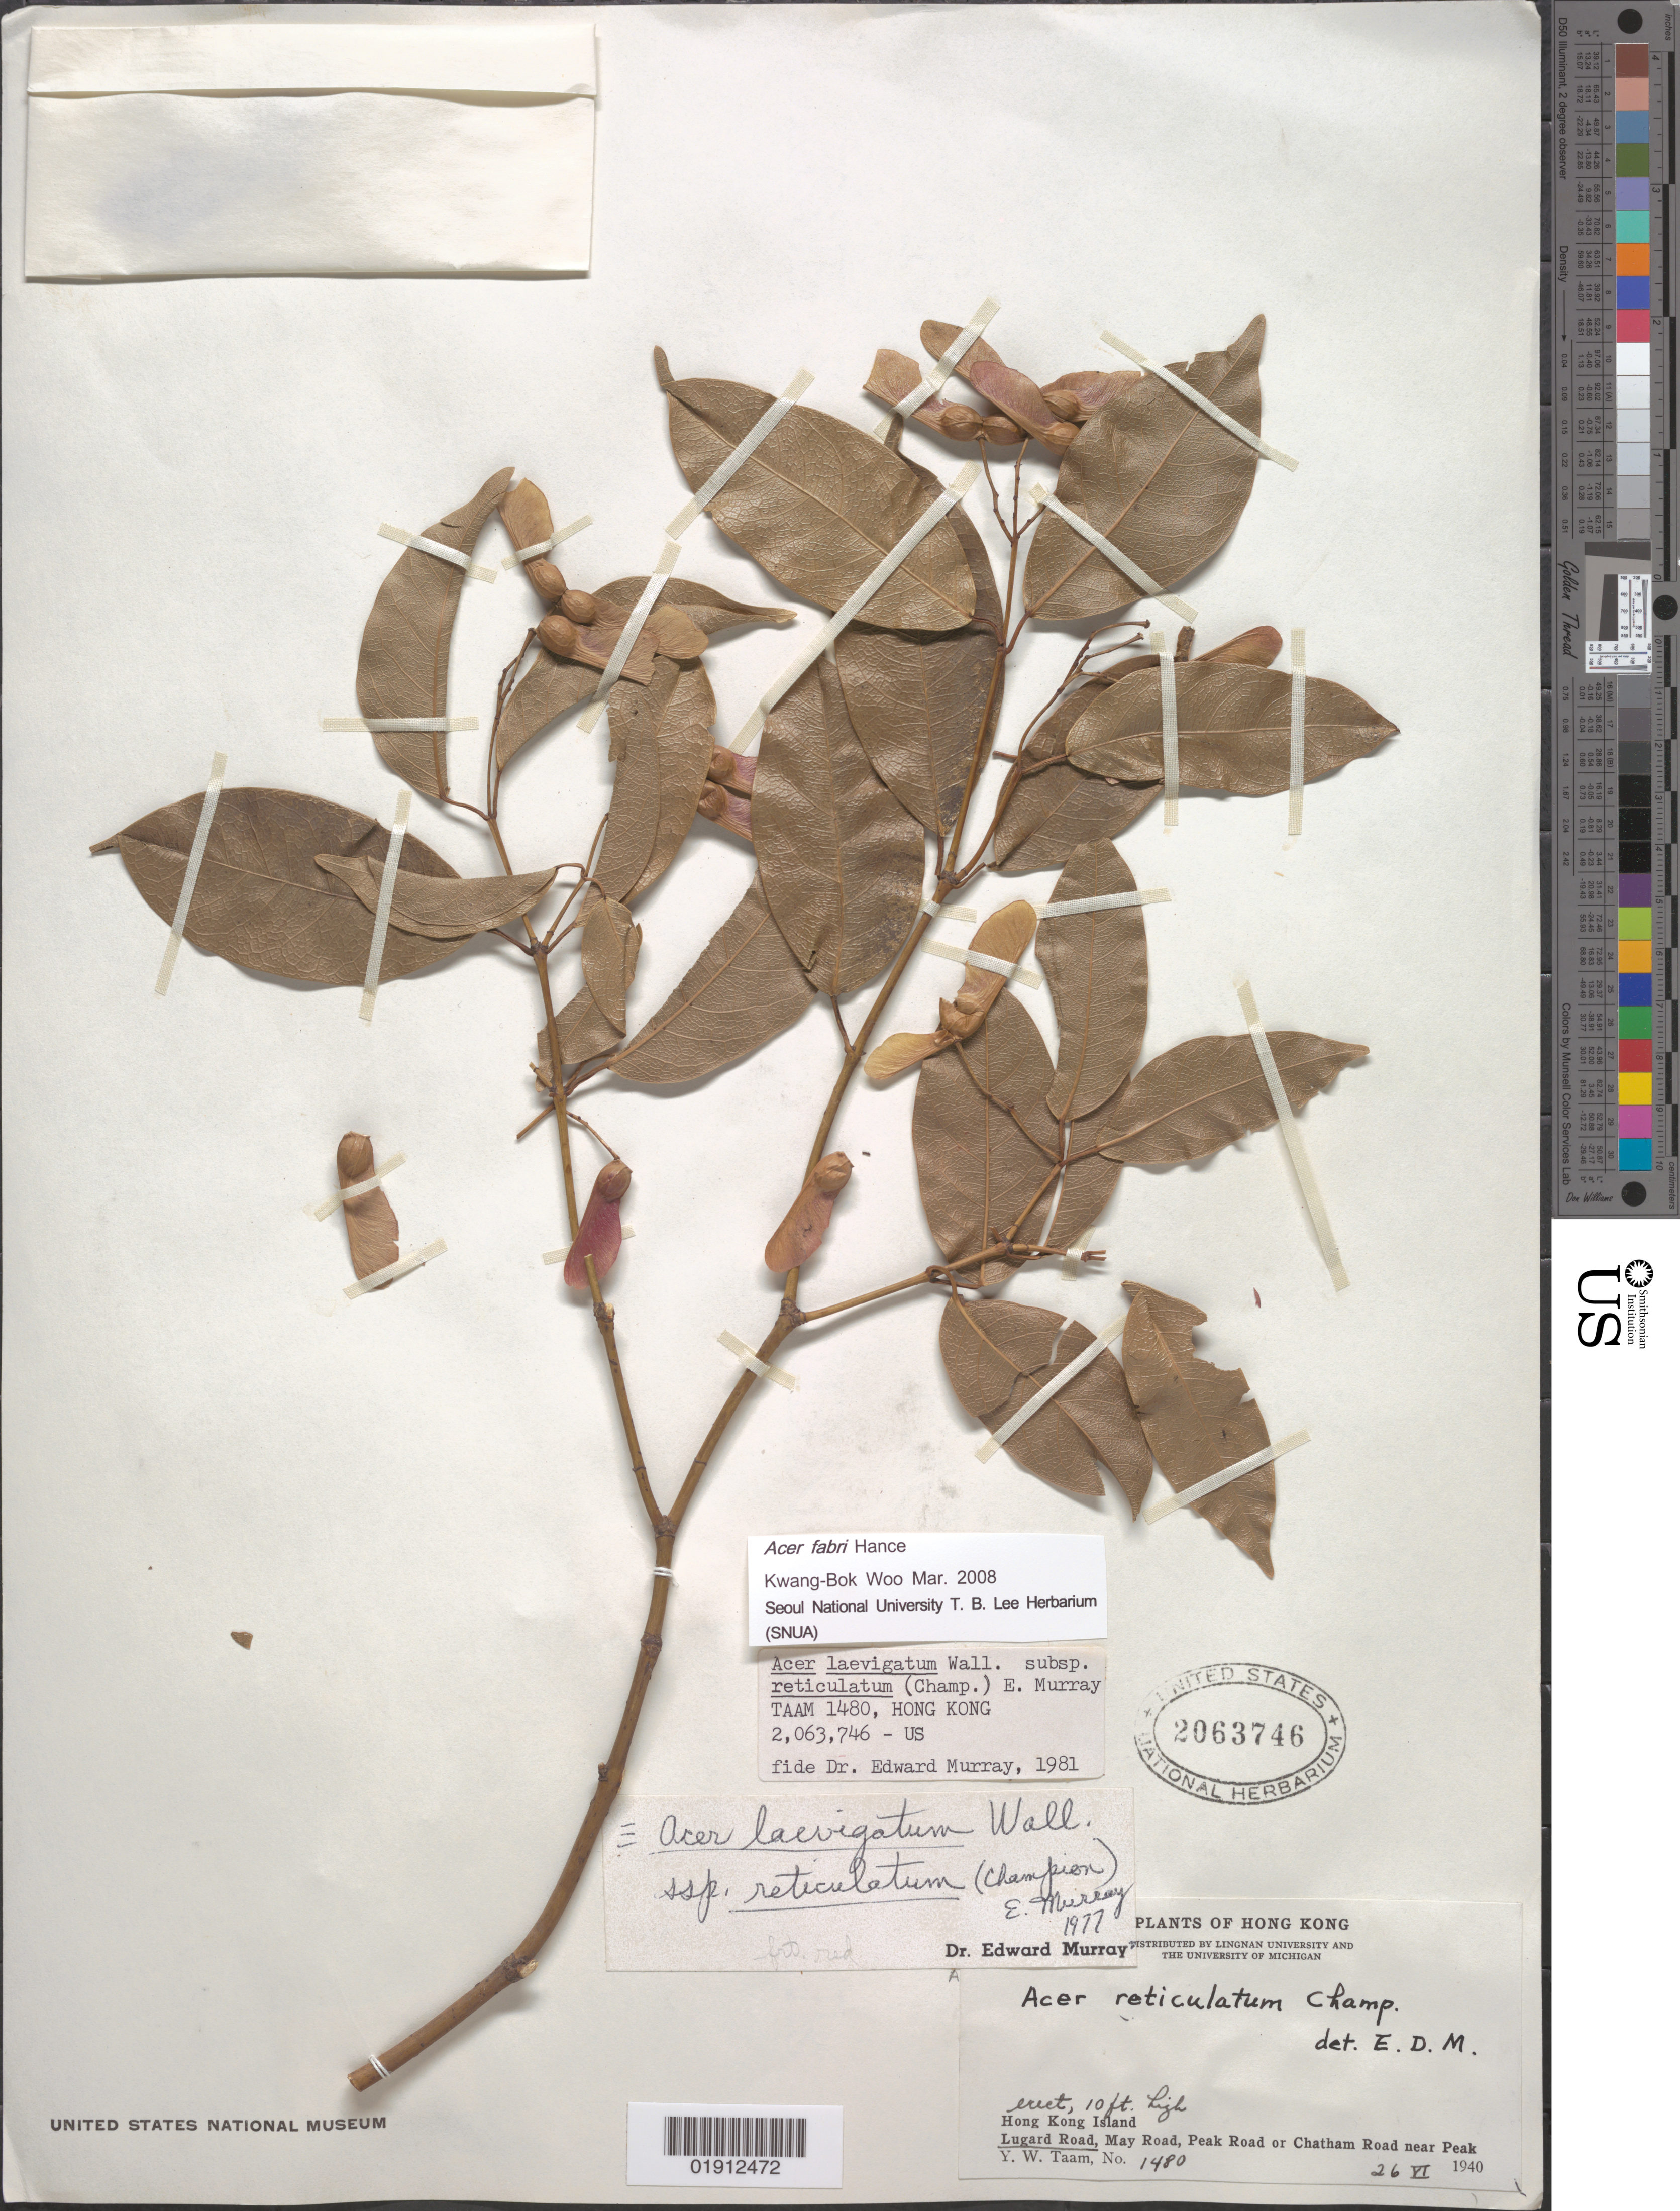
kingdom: Plantae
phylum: Tracheophyta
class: Magnoliopsida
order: Sapindales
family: Sapindaceae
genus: Acer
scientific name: Acer fabri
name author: Hance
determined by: Woo, K. B.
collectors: Y. W. Taam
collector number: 1480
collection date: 1940-06-26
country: China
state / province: Hong Kong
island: Hong Kong I.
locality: Hong Kong Island, Lugard Road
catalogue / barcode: US 2063746